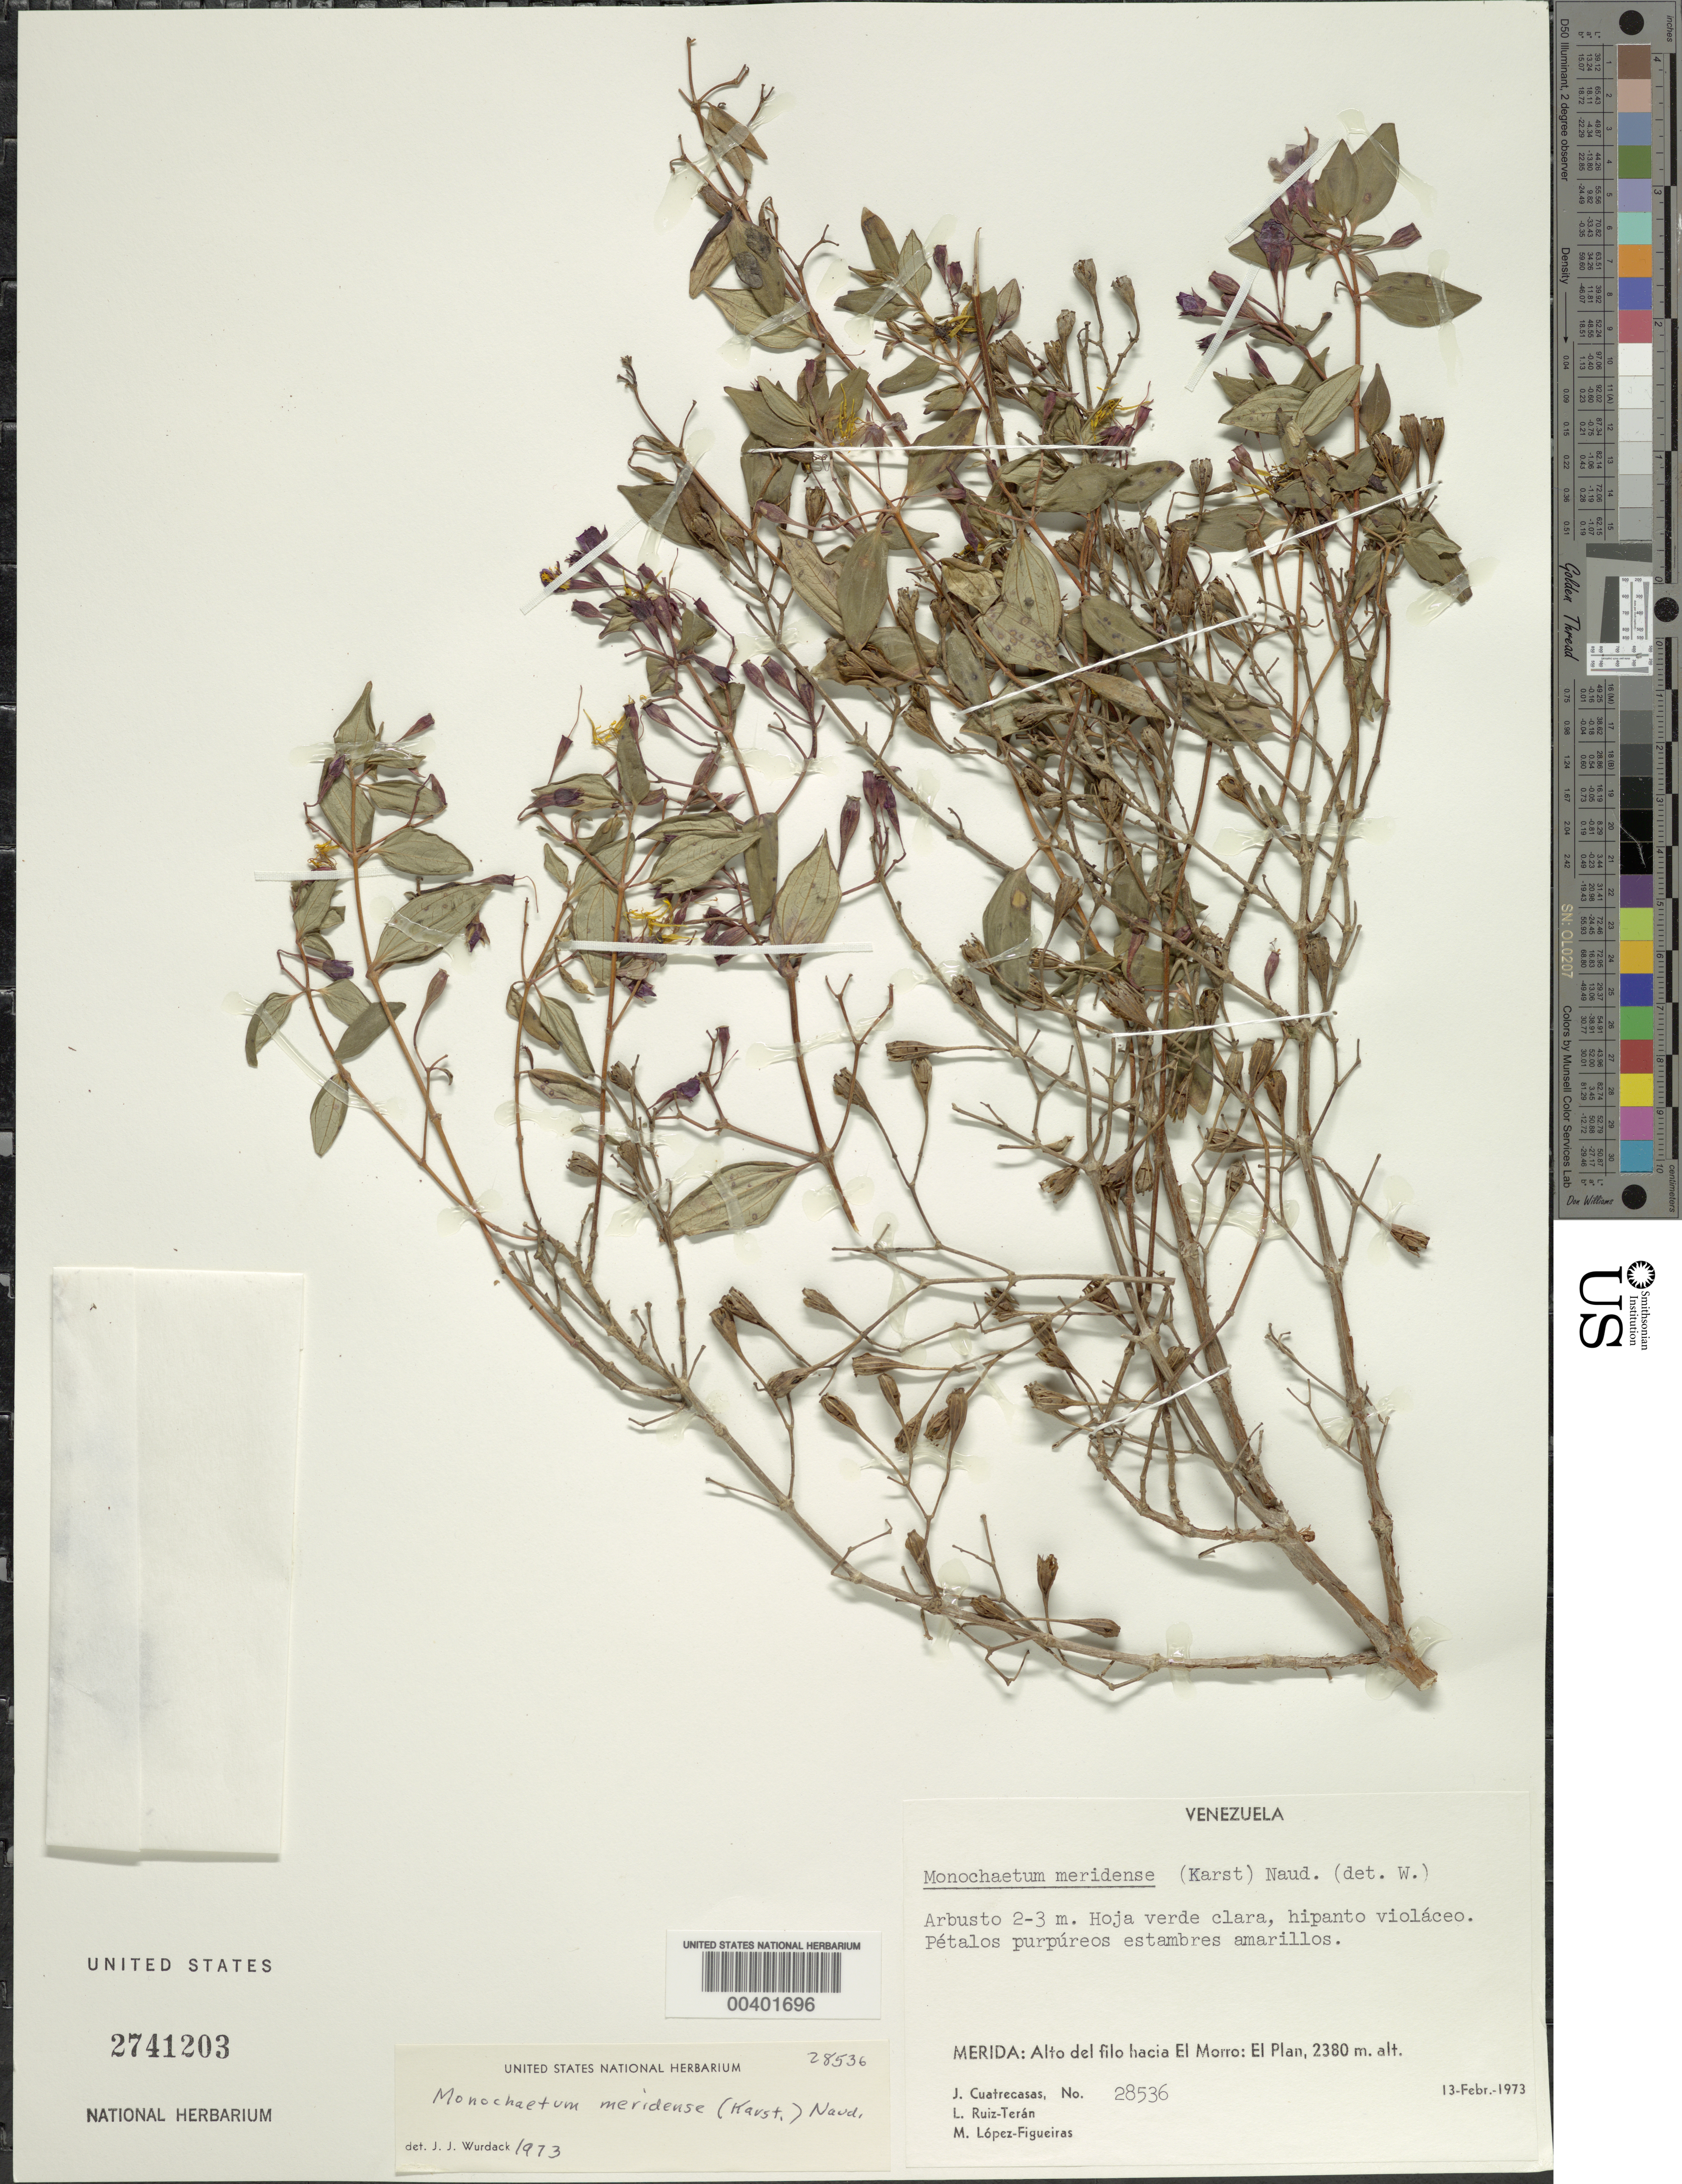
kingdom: Plantae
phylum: Tracheophyta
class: Magnoliopsida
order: Myrtales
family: Melastomataceae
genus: Monochaetum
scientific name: Monochaetum meridense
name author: (H. Karst.) Naudin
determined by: Wurdack, John J., (US), US (UNITED STATES)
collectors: J. Cuatrecasas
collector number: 28536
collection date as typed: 13 Feb 1973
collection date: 1973-02-13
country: Venezuela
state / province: Mérida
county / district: Rangel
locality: Alto del filo hacia El Morro. Morro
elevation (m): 2380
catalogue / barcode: US 2741203